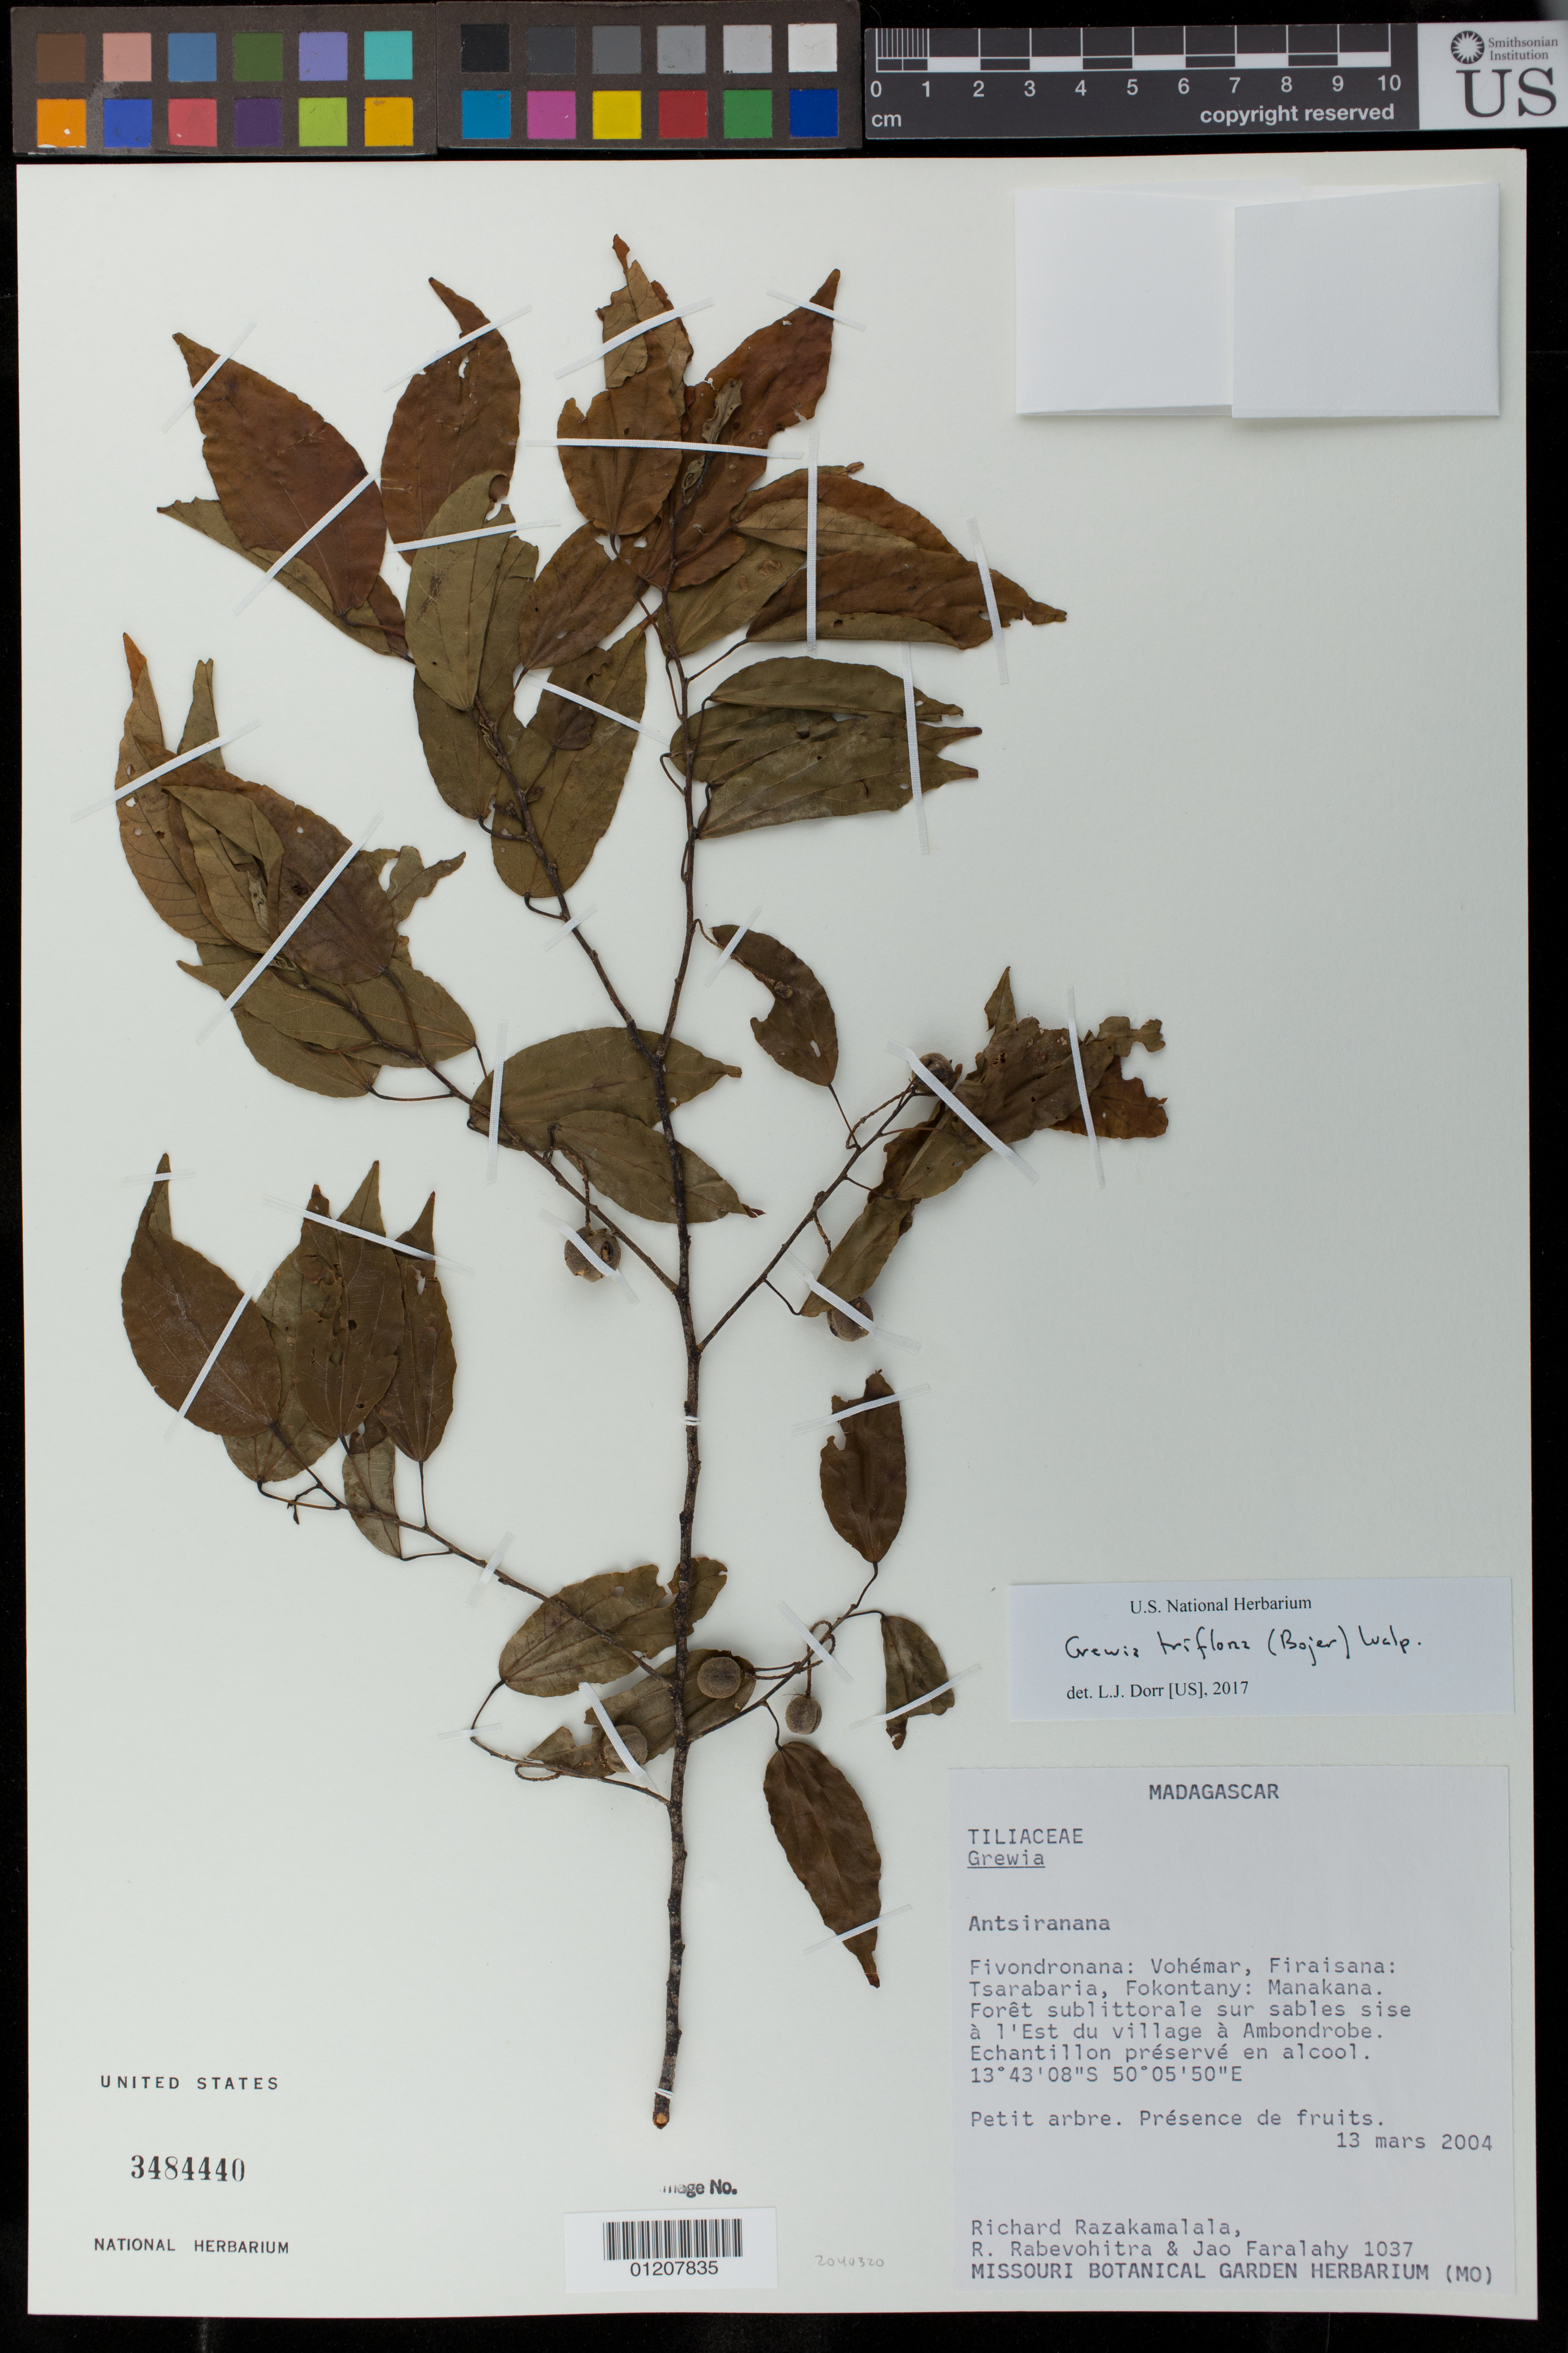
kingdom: Plantae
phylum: Tracheophyta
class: Magnoliopsida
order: Malvales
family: Malvaceae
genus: Grewia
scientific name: Grewia triflora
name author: (Bojer) Walp.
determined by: Dorr, L. J., (BOT), Smithsonian Institution - National Museum of Natural History (UNITED STATES)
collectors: R. Razakamalala, R. Rabevohitra & J. Faralahy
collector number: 1037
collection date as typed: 13 Mar 2004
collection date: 2004-03-13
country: Madagascar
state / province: Sava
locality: Antsiranana. Fivondronana:Vohemar, Firaisana, Tsarabaria, Fokontany:Manakana.. Foret sublittorale sur sables sise a l'est du village a Ambondrobe.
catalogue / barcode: US 3484440